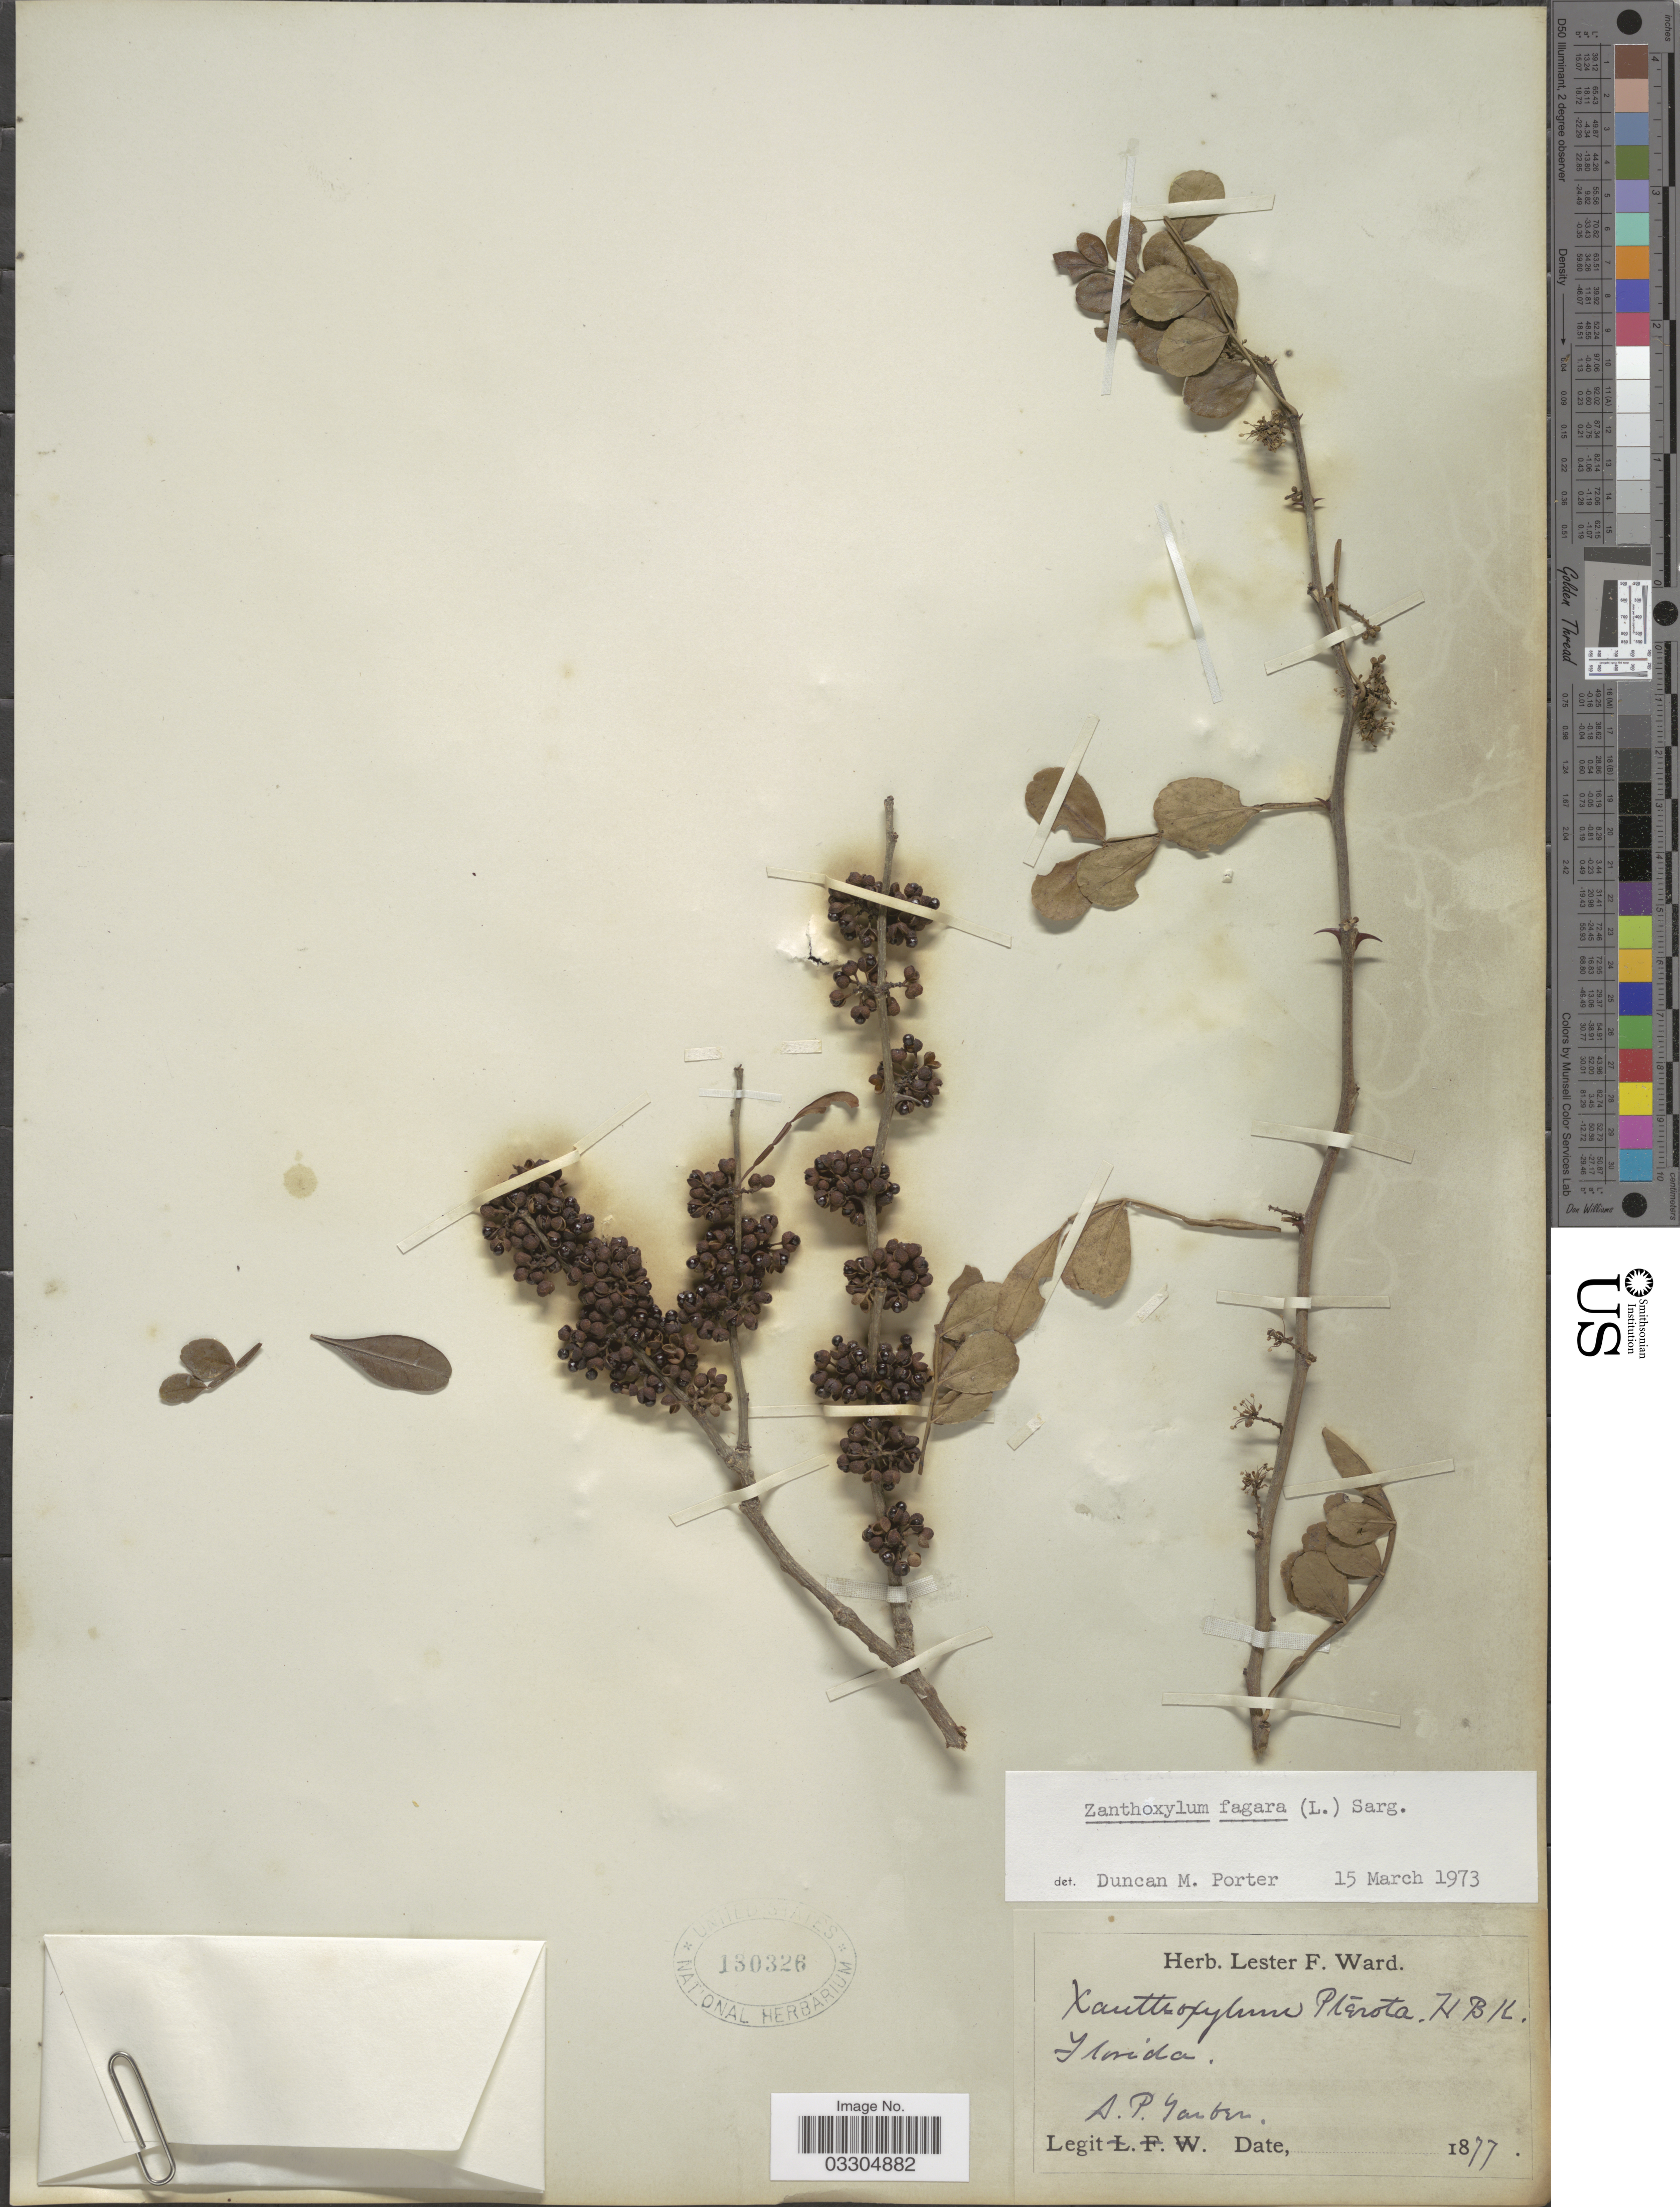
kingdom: Plantae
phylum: Tracheophyta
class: Magnoliopsida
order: Sapindales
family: Rutaceae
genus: Zanthoxylum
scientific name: Zanthoxylum fagara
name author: (L.) Sarg.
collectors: A. P. Garber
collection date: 1877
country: United States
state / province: Florida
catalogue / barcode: US 130326